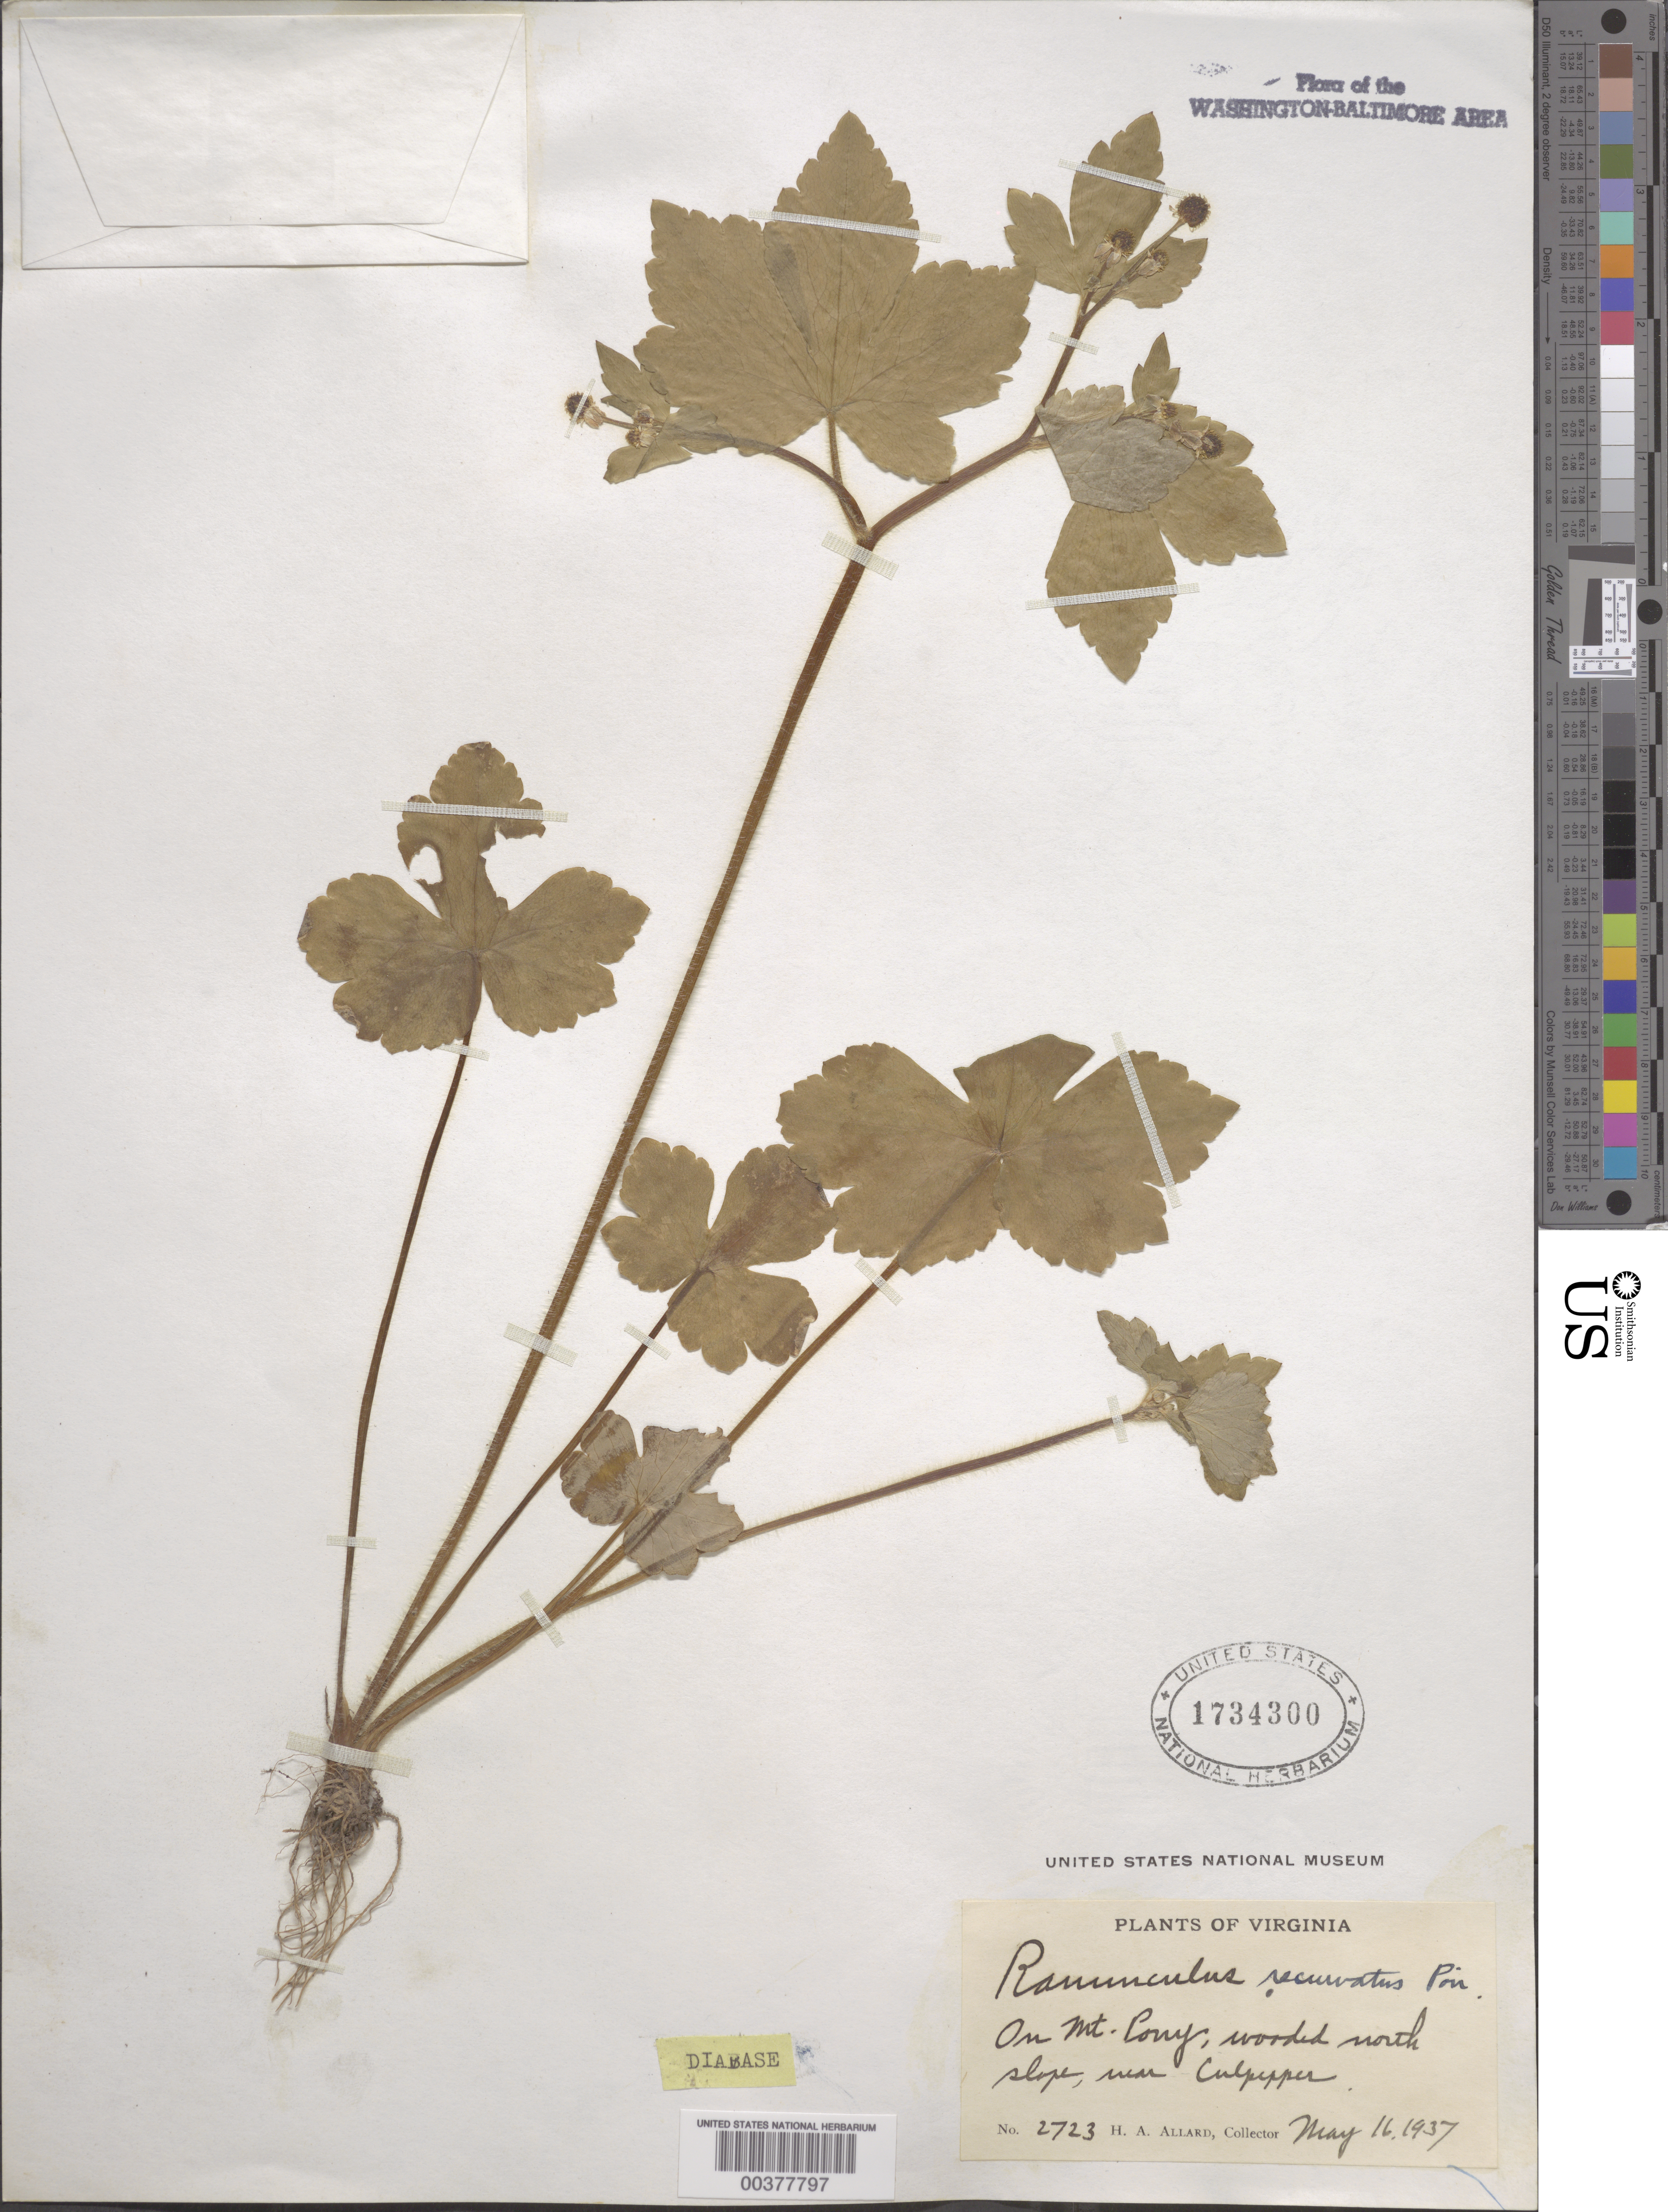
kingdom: Plantae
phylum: Tracheophyta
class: Magnoliopsida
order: Ranunculales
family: Ranunculaceae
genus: Ranunculus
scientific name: Ranunculus recurvatus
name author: Poir.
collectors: H. A. Allard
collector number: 2723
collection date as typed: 16 May 1937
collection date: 1937-05-16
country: United States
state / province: Virginia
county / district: Culpeper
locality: Mount Pony, south of Culpepper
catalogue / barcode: US 1734300